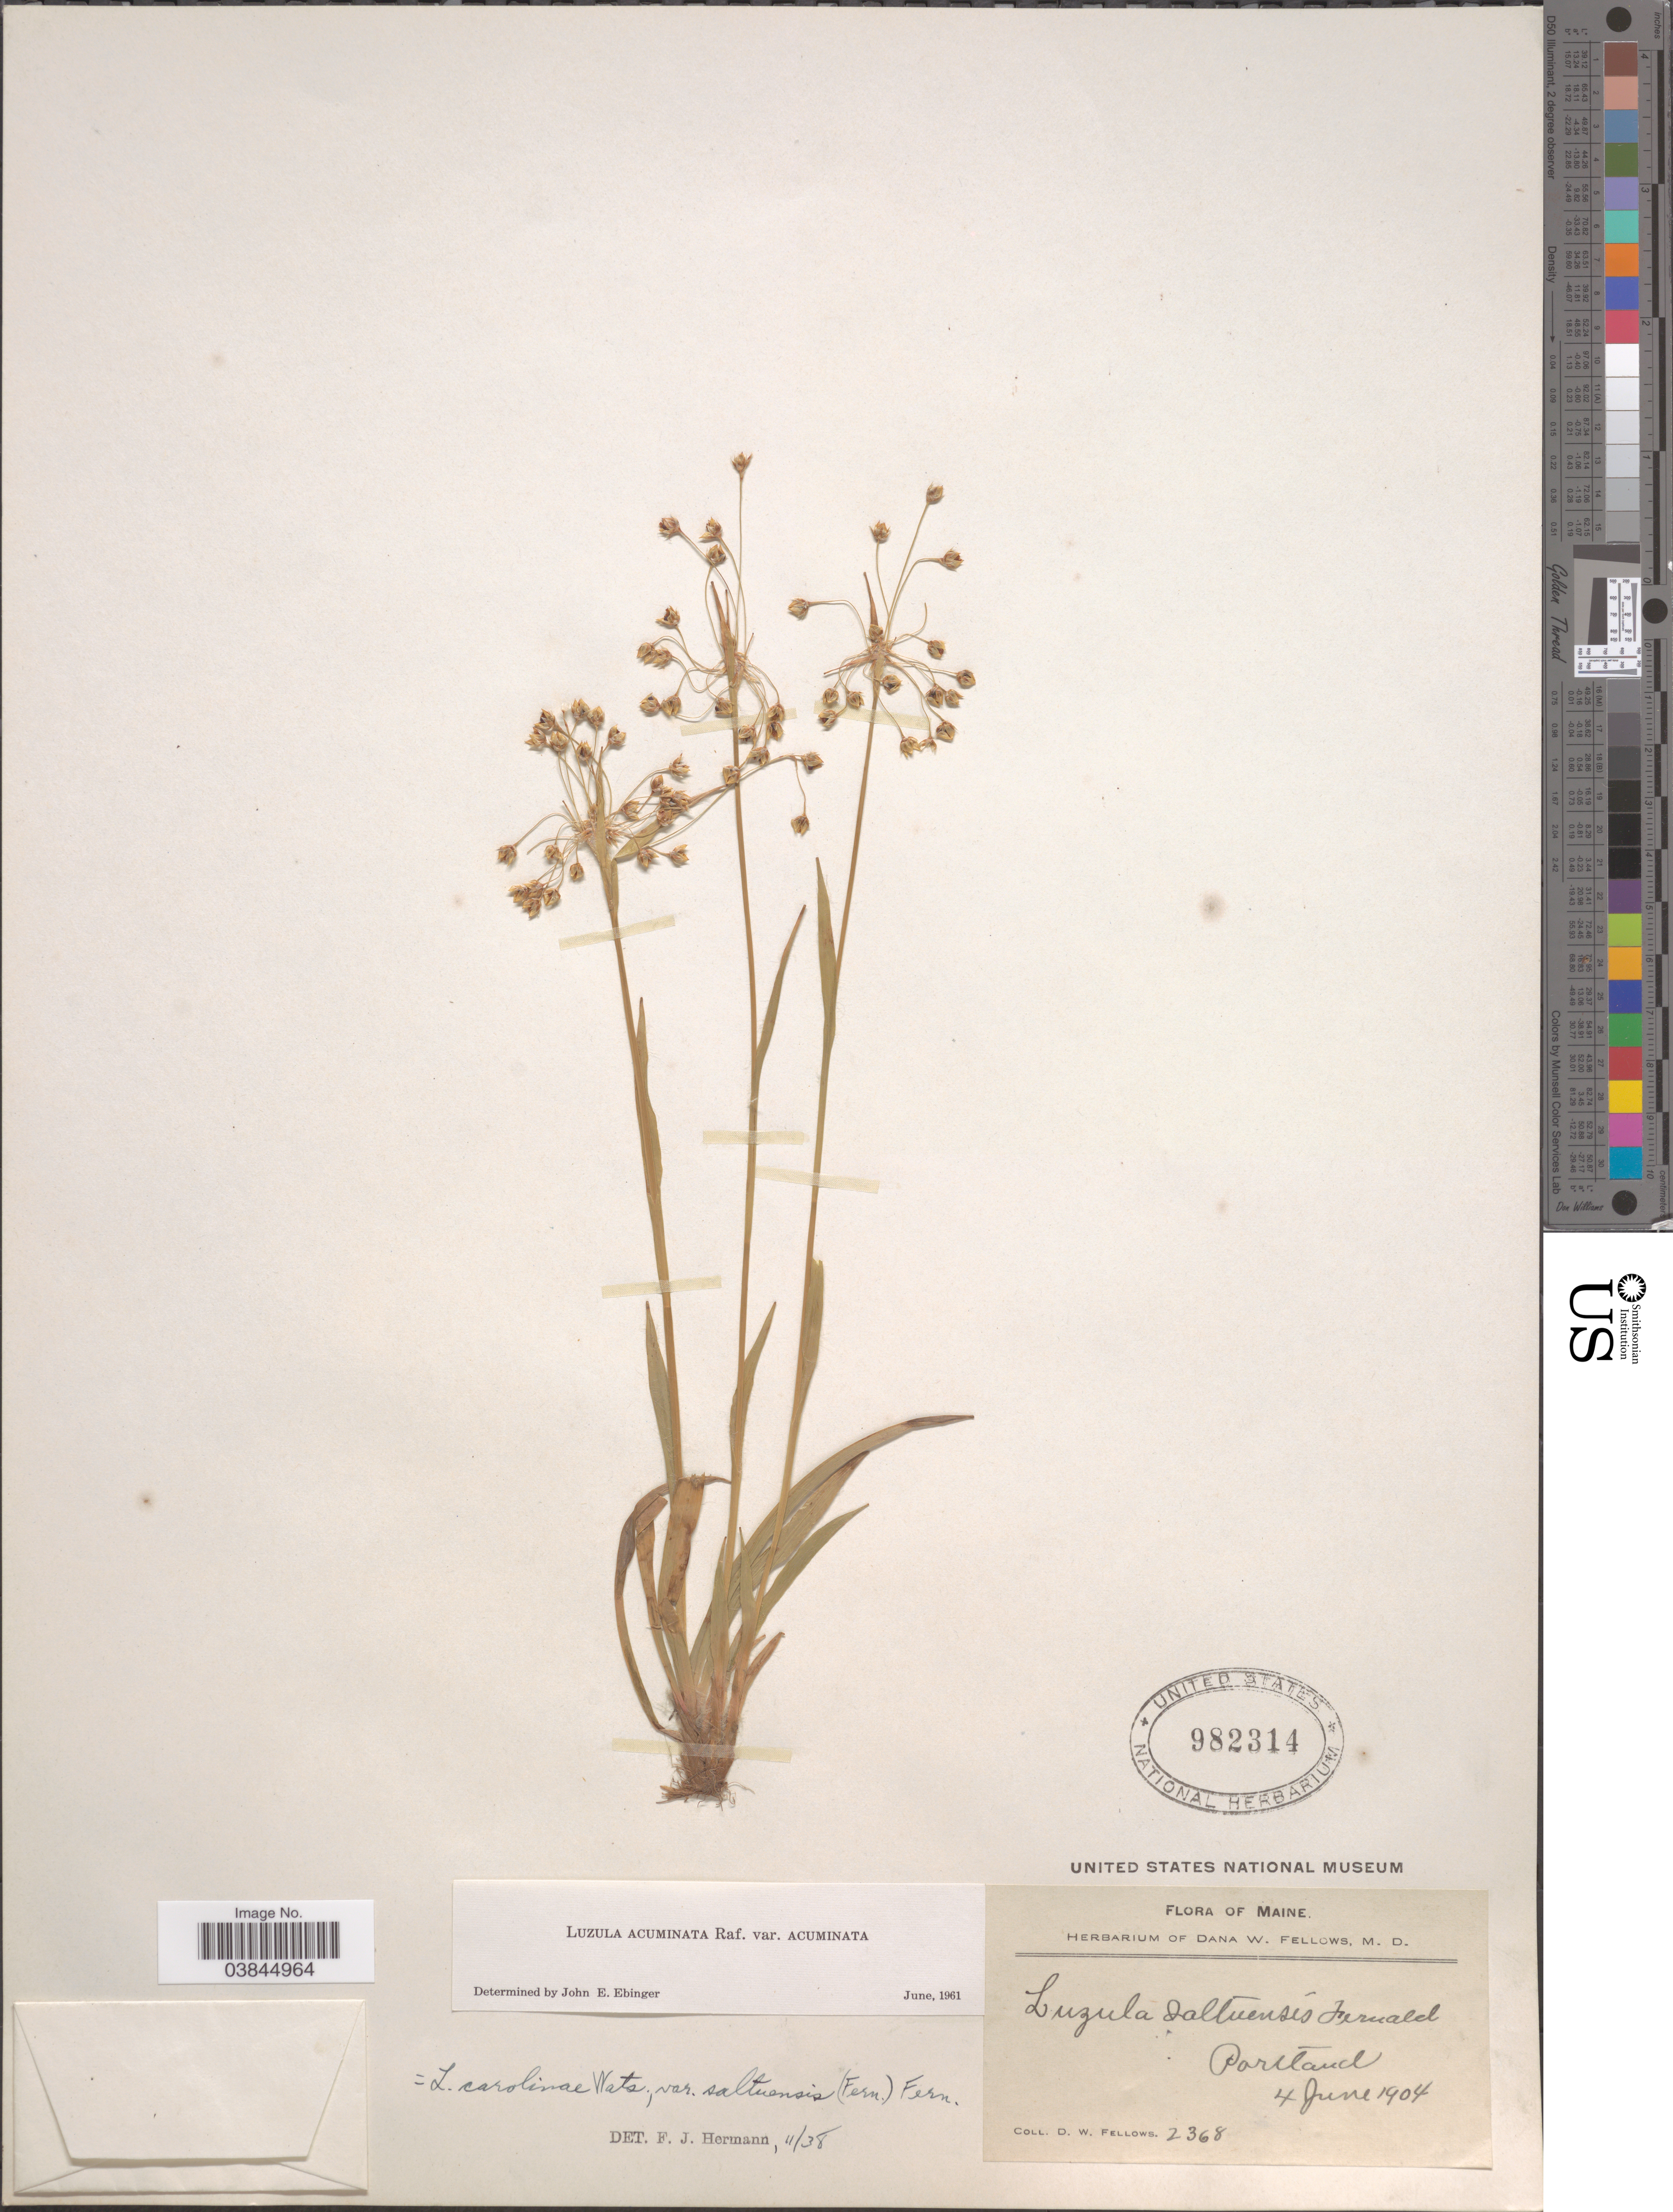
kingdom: Plantae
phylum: Tracheophyta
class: Liliopsida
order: Poales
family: Juncaceae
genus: Luzula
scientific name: Luzula acuminata var. acuminata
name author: Raf.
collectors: D. W. Fellows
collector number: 2368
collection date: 1904-06-04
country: United States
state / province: Maine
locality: Portland.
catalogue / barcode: US 982314